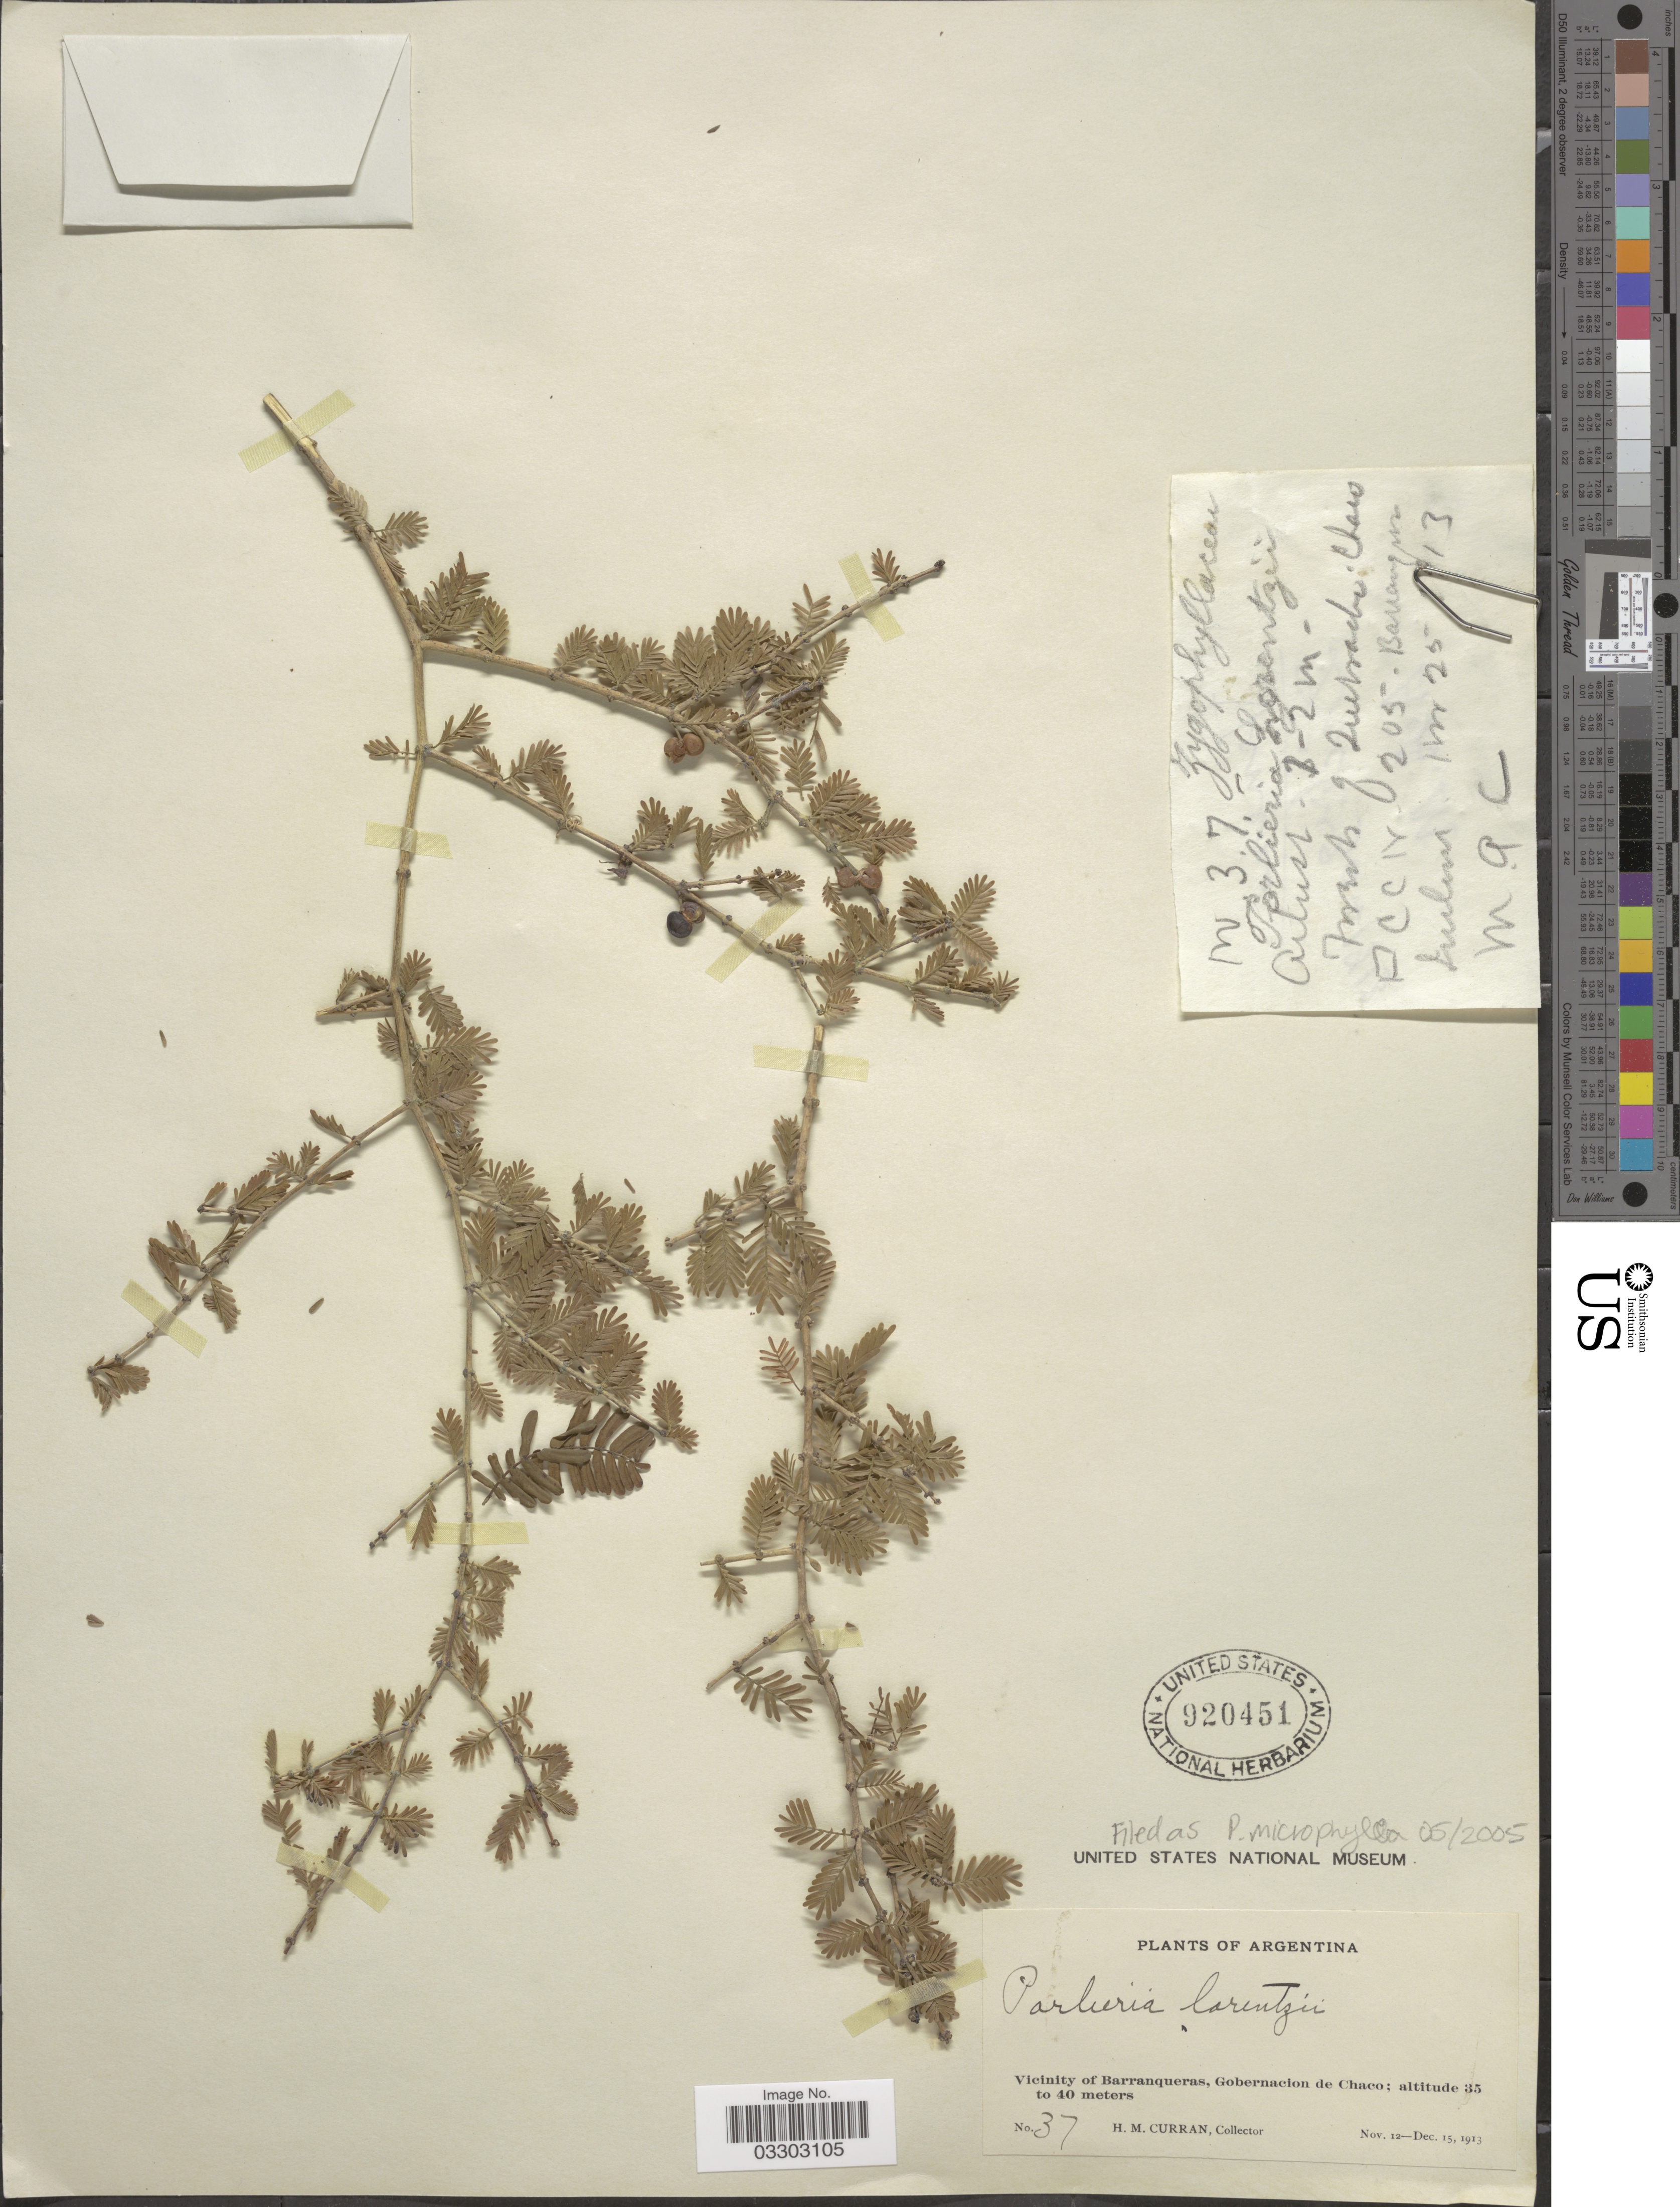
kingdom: Plantae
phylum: Tracheophyta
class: Magnoliopsida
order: Zygophyllales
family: Zygophyllaceae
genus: Porlieria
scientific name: Porlieria microphylla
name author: (Baill.) Descole et al.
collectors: H. M. Curran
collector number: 37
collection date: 1913-11-12/1913-12-15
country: Argentina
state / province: Chaco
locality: Vicinity of Barranqueras, Gobernacion de Chaco.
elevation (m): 35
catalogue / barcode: US 920451